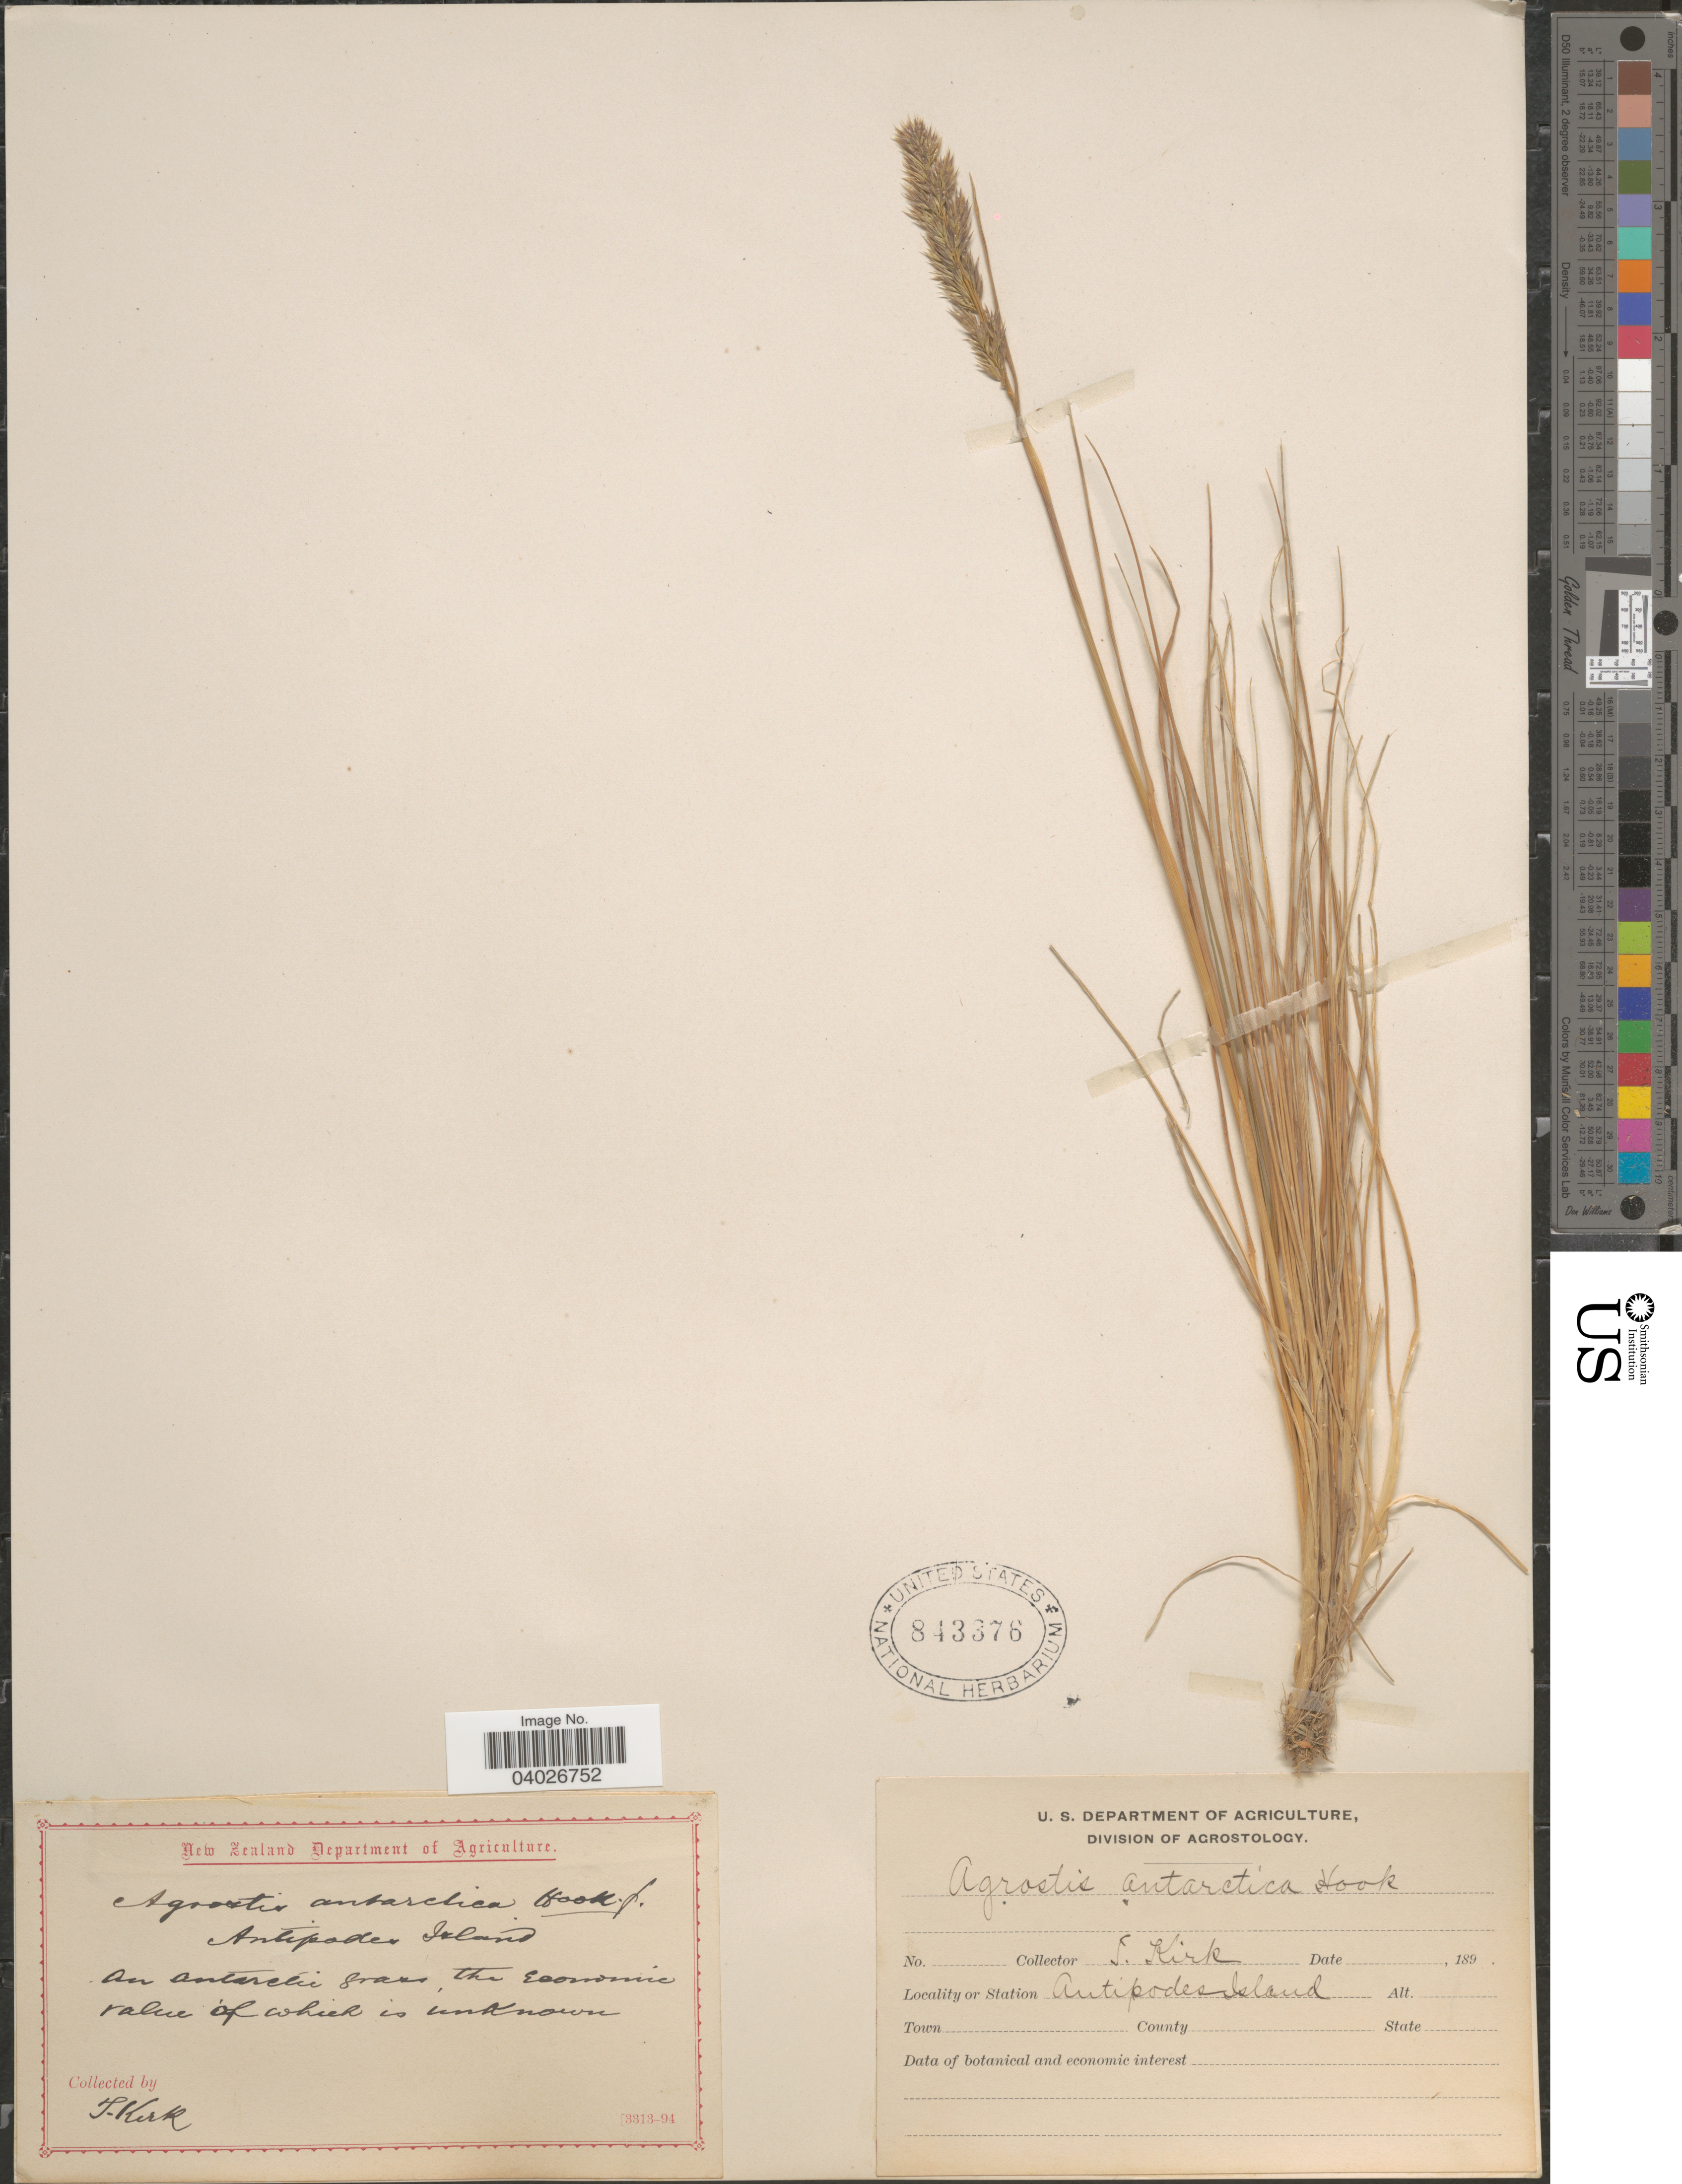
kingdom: Plantae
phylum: Tracheophyta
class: Liliopsida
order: Poales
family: Poaceae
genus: Agrostis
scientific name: Agrostis magellanica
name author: Lam.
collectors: T. Kirk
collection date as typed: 189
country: New Zealand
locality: Antipodes Island.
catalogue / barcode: US 843376